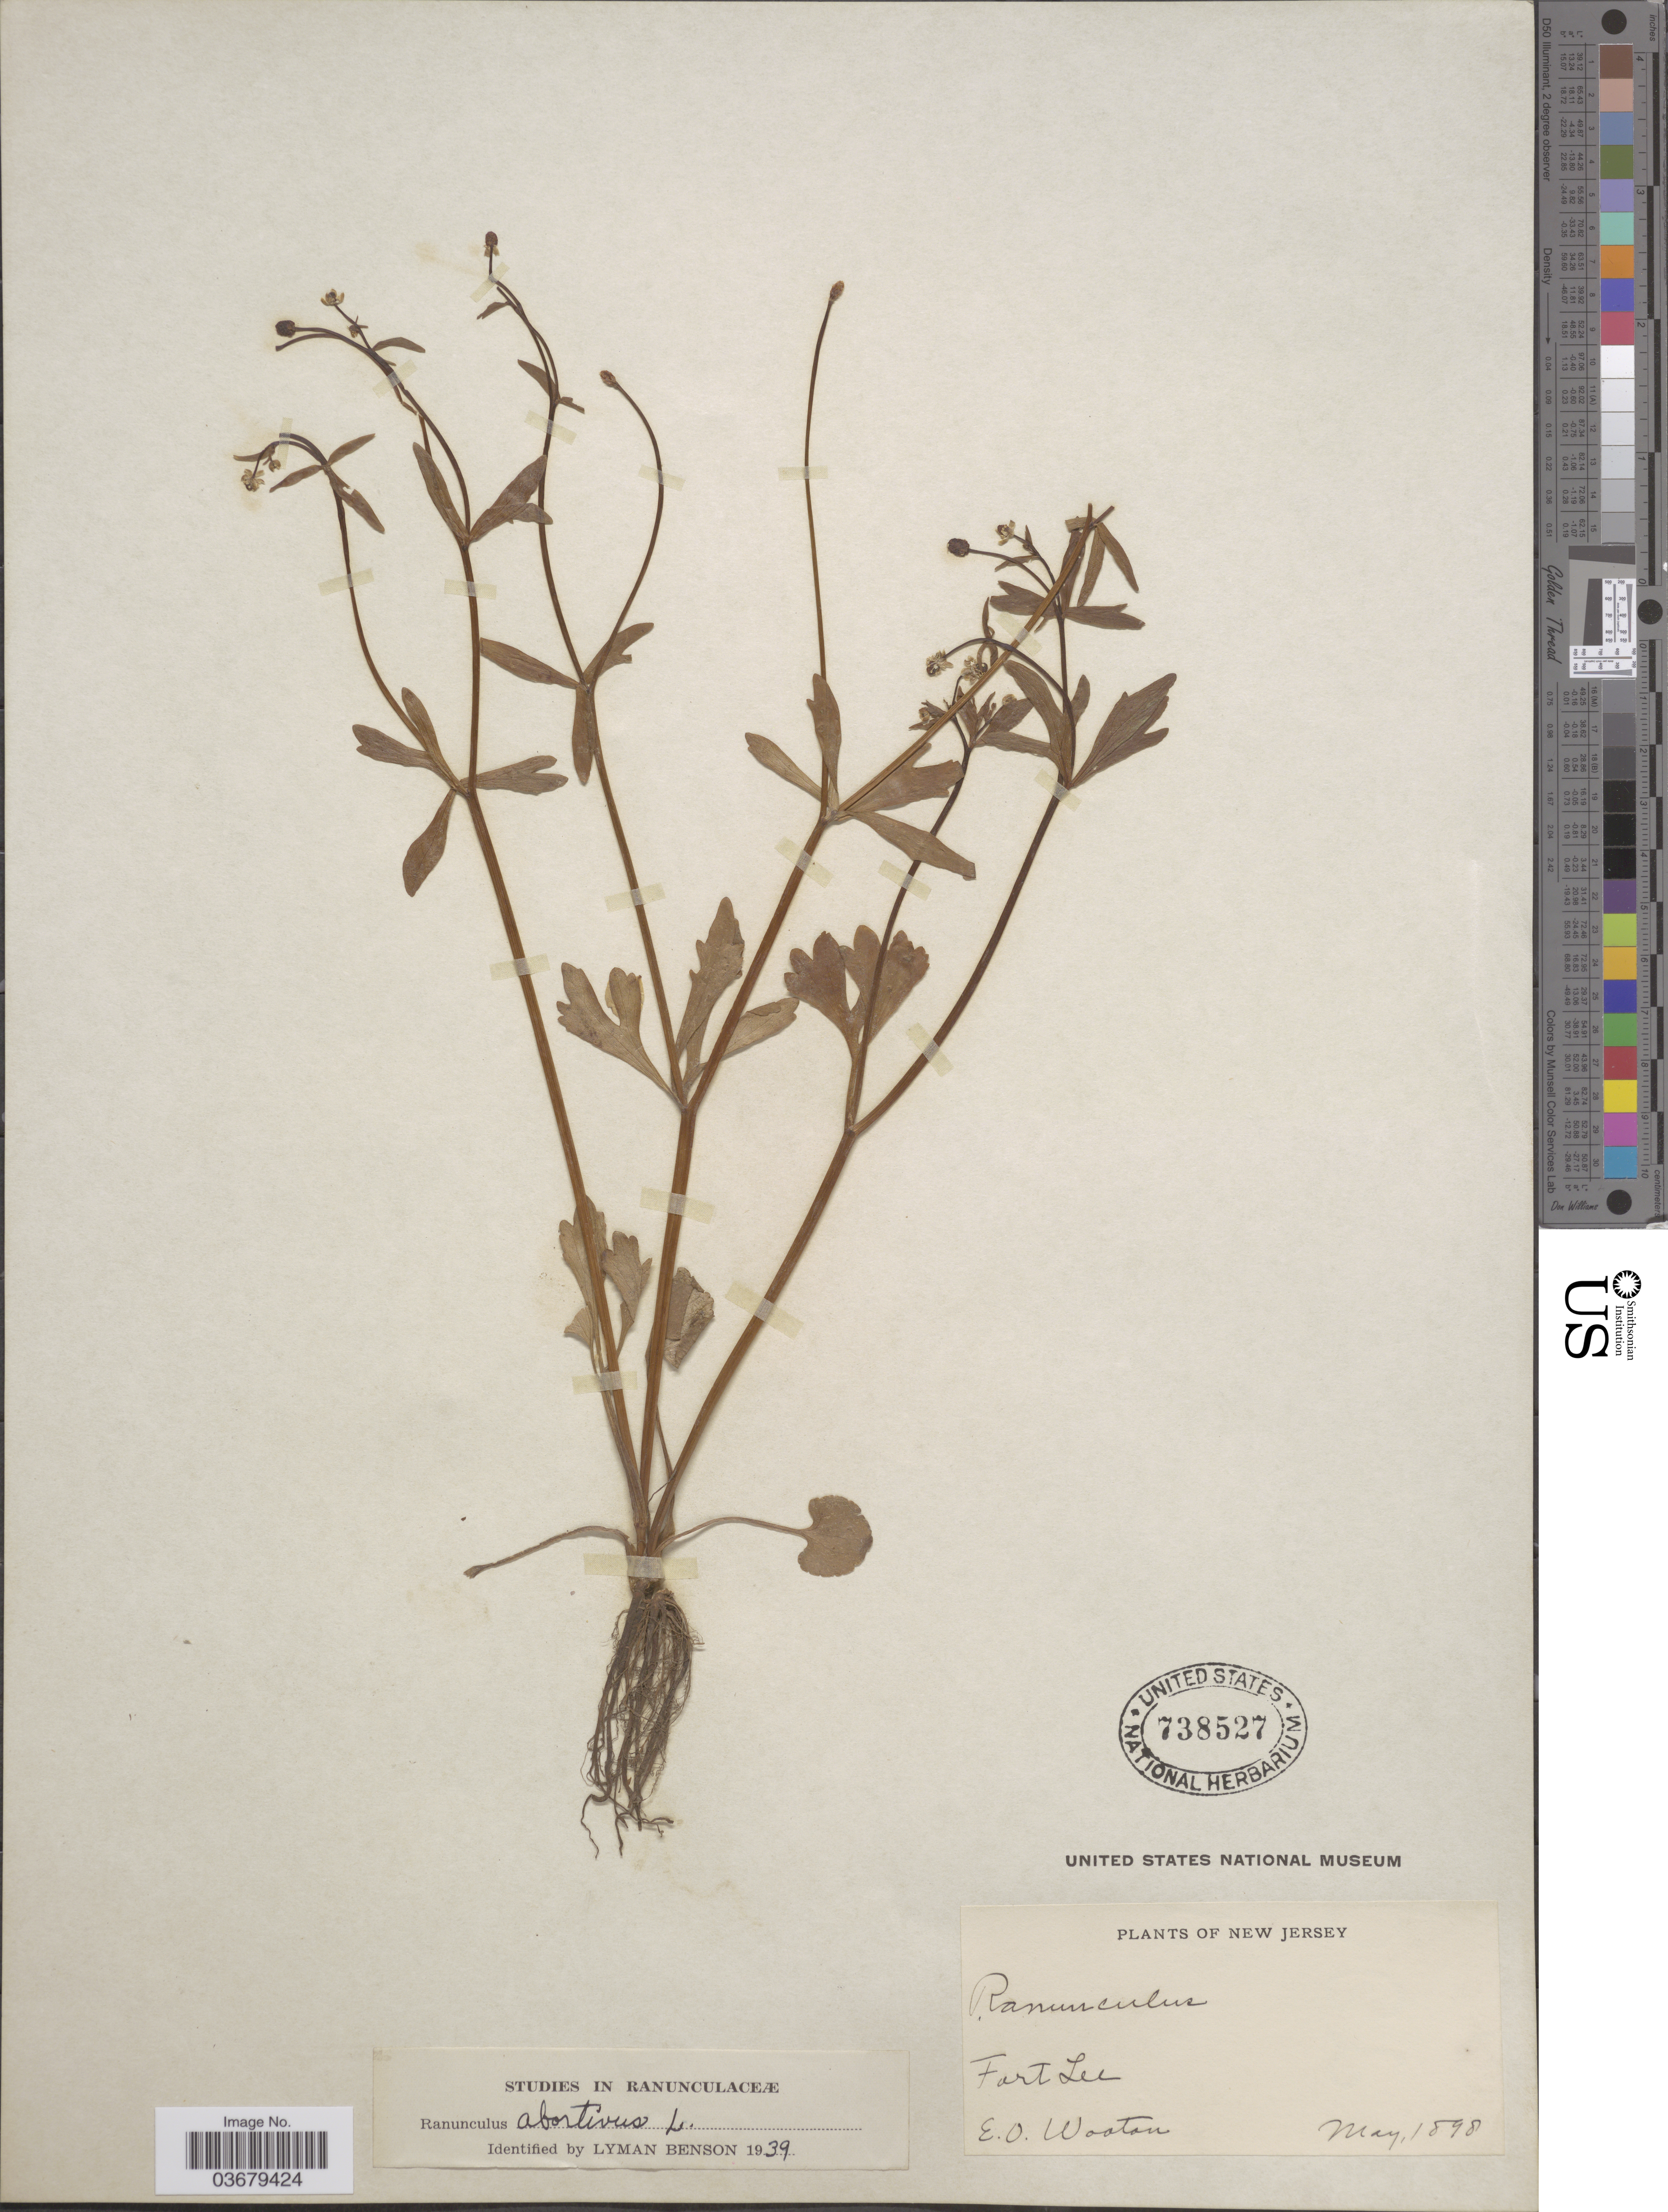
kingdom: Plantae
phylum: Tracheophyta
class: Magnoliopsida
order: Ranunculales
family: Ranunculaceae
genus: Ranunculus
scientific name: Ranunculus abortivus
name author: L.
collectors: E. O. Wooton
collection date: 1898-05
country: United States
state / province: New Jersey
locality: Fort Lee.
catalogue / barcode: US 738527